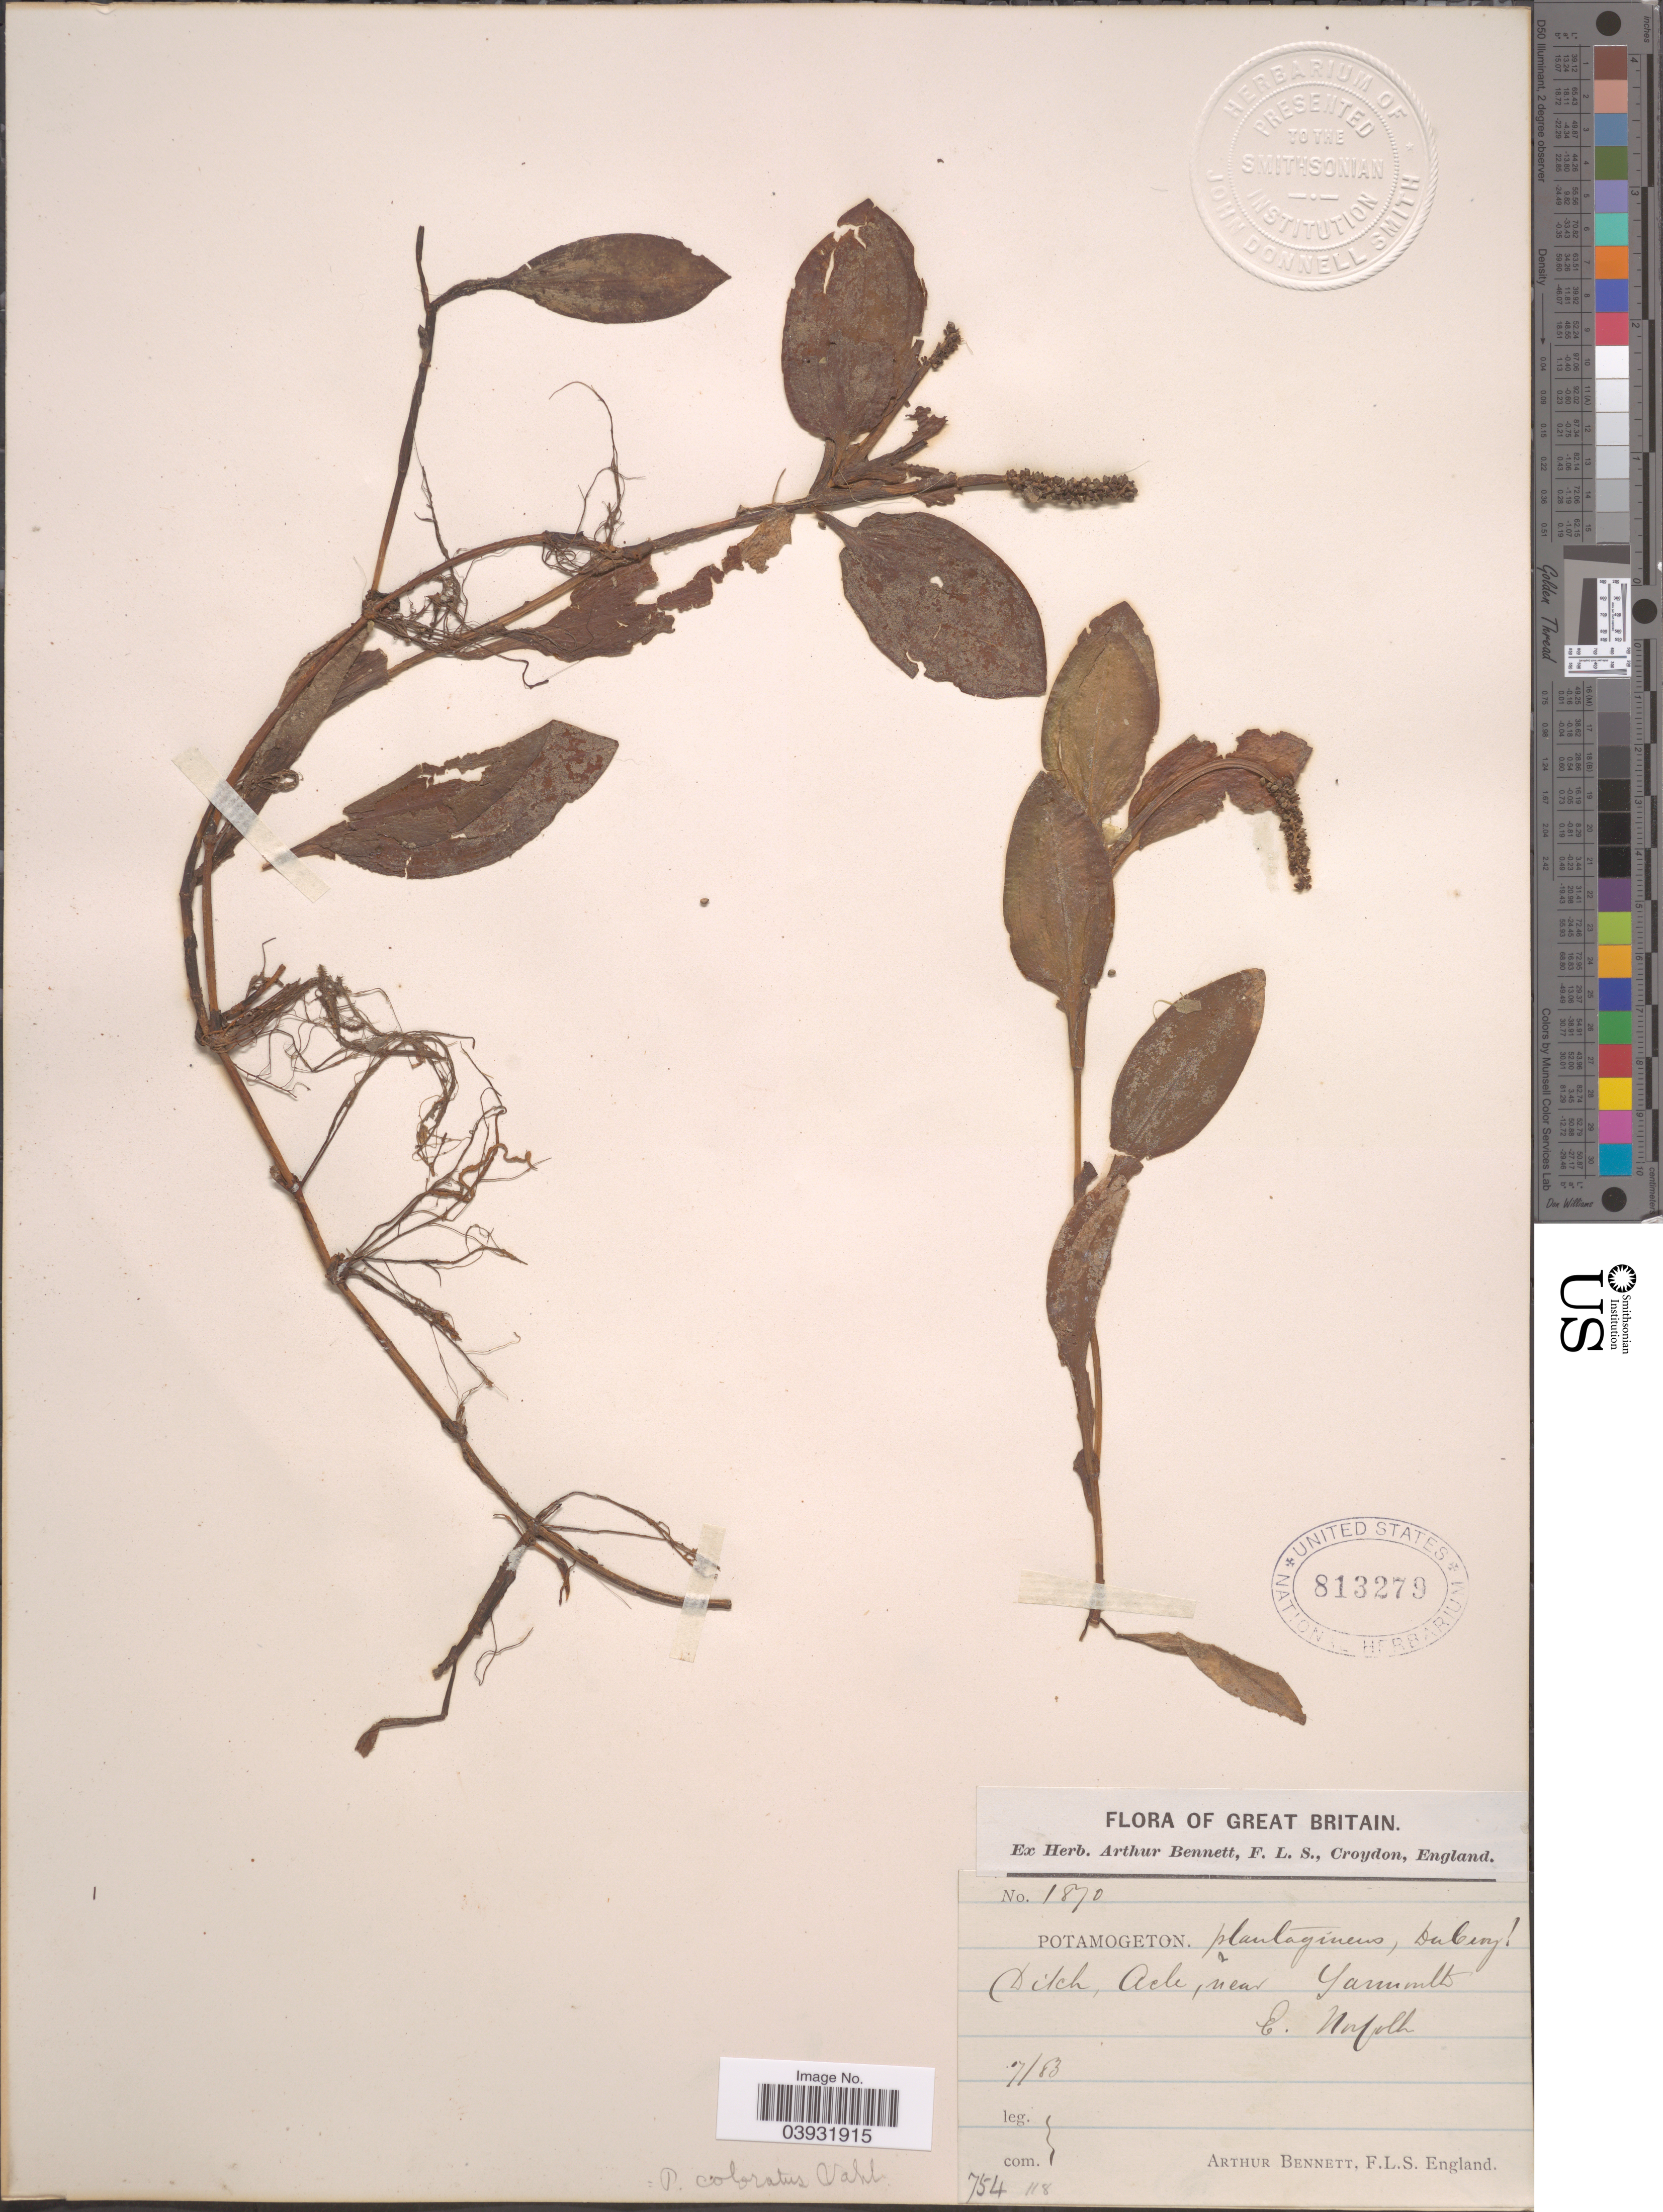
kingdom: Plantae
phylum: Tracheophyta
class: Liliopsida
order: Alismatales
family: Potamogetonaceae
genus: Potamogeton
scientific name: Potamogeton coloratus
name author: Hagstr.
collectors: A. Bennett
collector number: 1870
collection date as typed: Transcribed d/m/y: /7/83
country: United Kingdom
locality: Ditch, Ack, near Yanumlt. E. Norfolk.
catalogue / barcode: US 813279